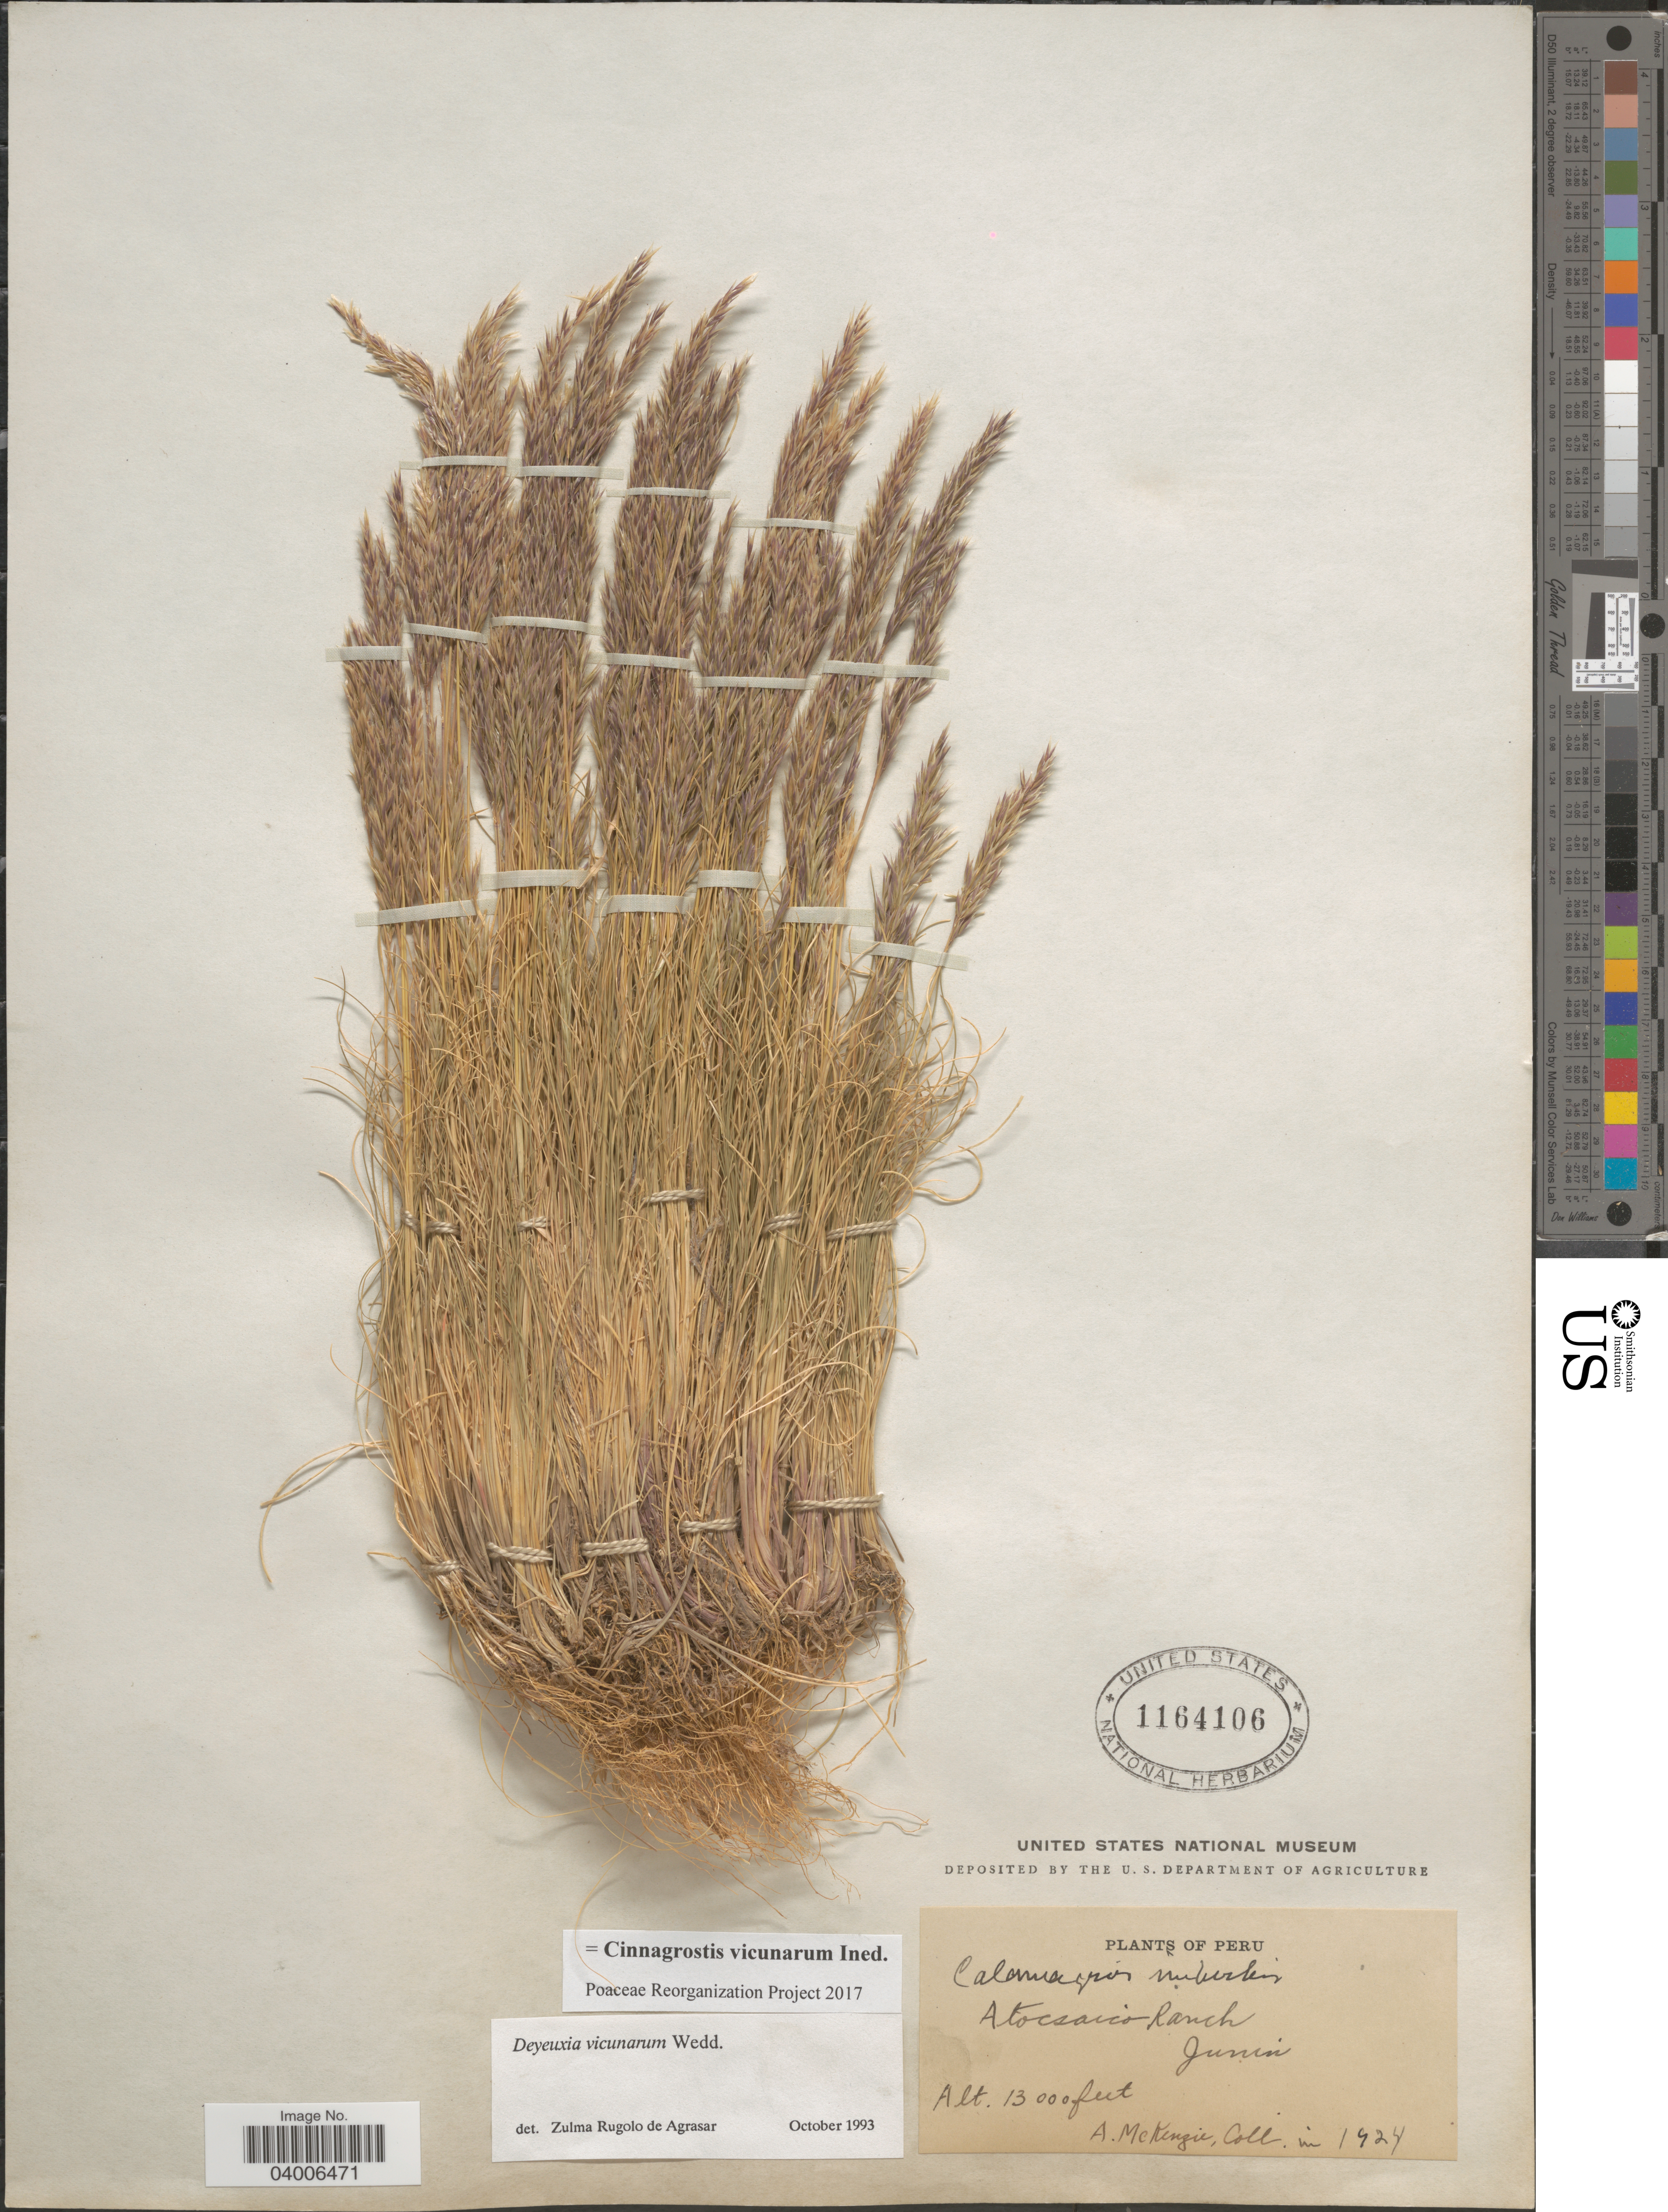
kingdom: Plantae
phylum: Tracheophyta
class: Liliopsida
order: Poales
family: Poaceae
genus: Cinnagrostis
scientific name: Cinnagrostis vicunarum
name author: (Wedd.) P.M. Peterson et al.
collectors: A. Mckenzie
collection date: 1924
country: Peru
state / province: Junín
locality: Atocsaico Ranch.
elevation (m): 3962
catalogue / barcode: US 1164106